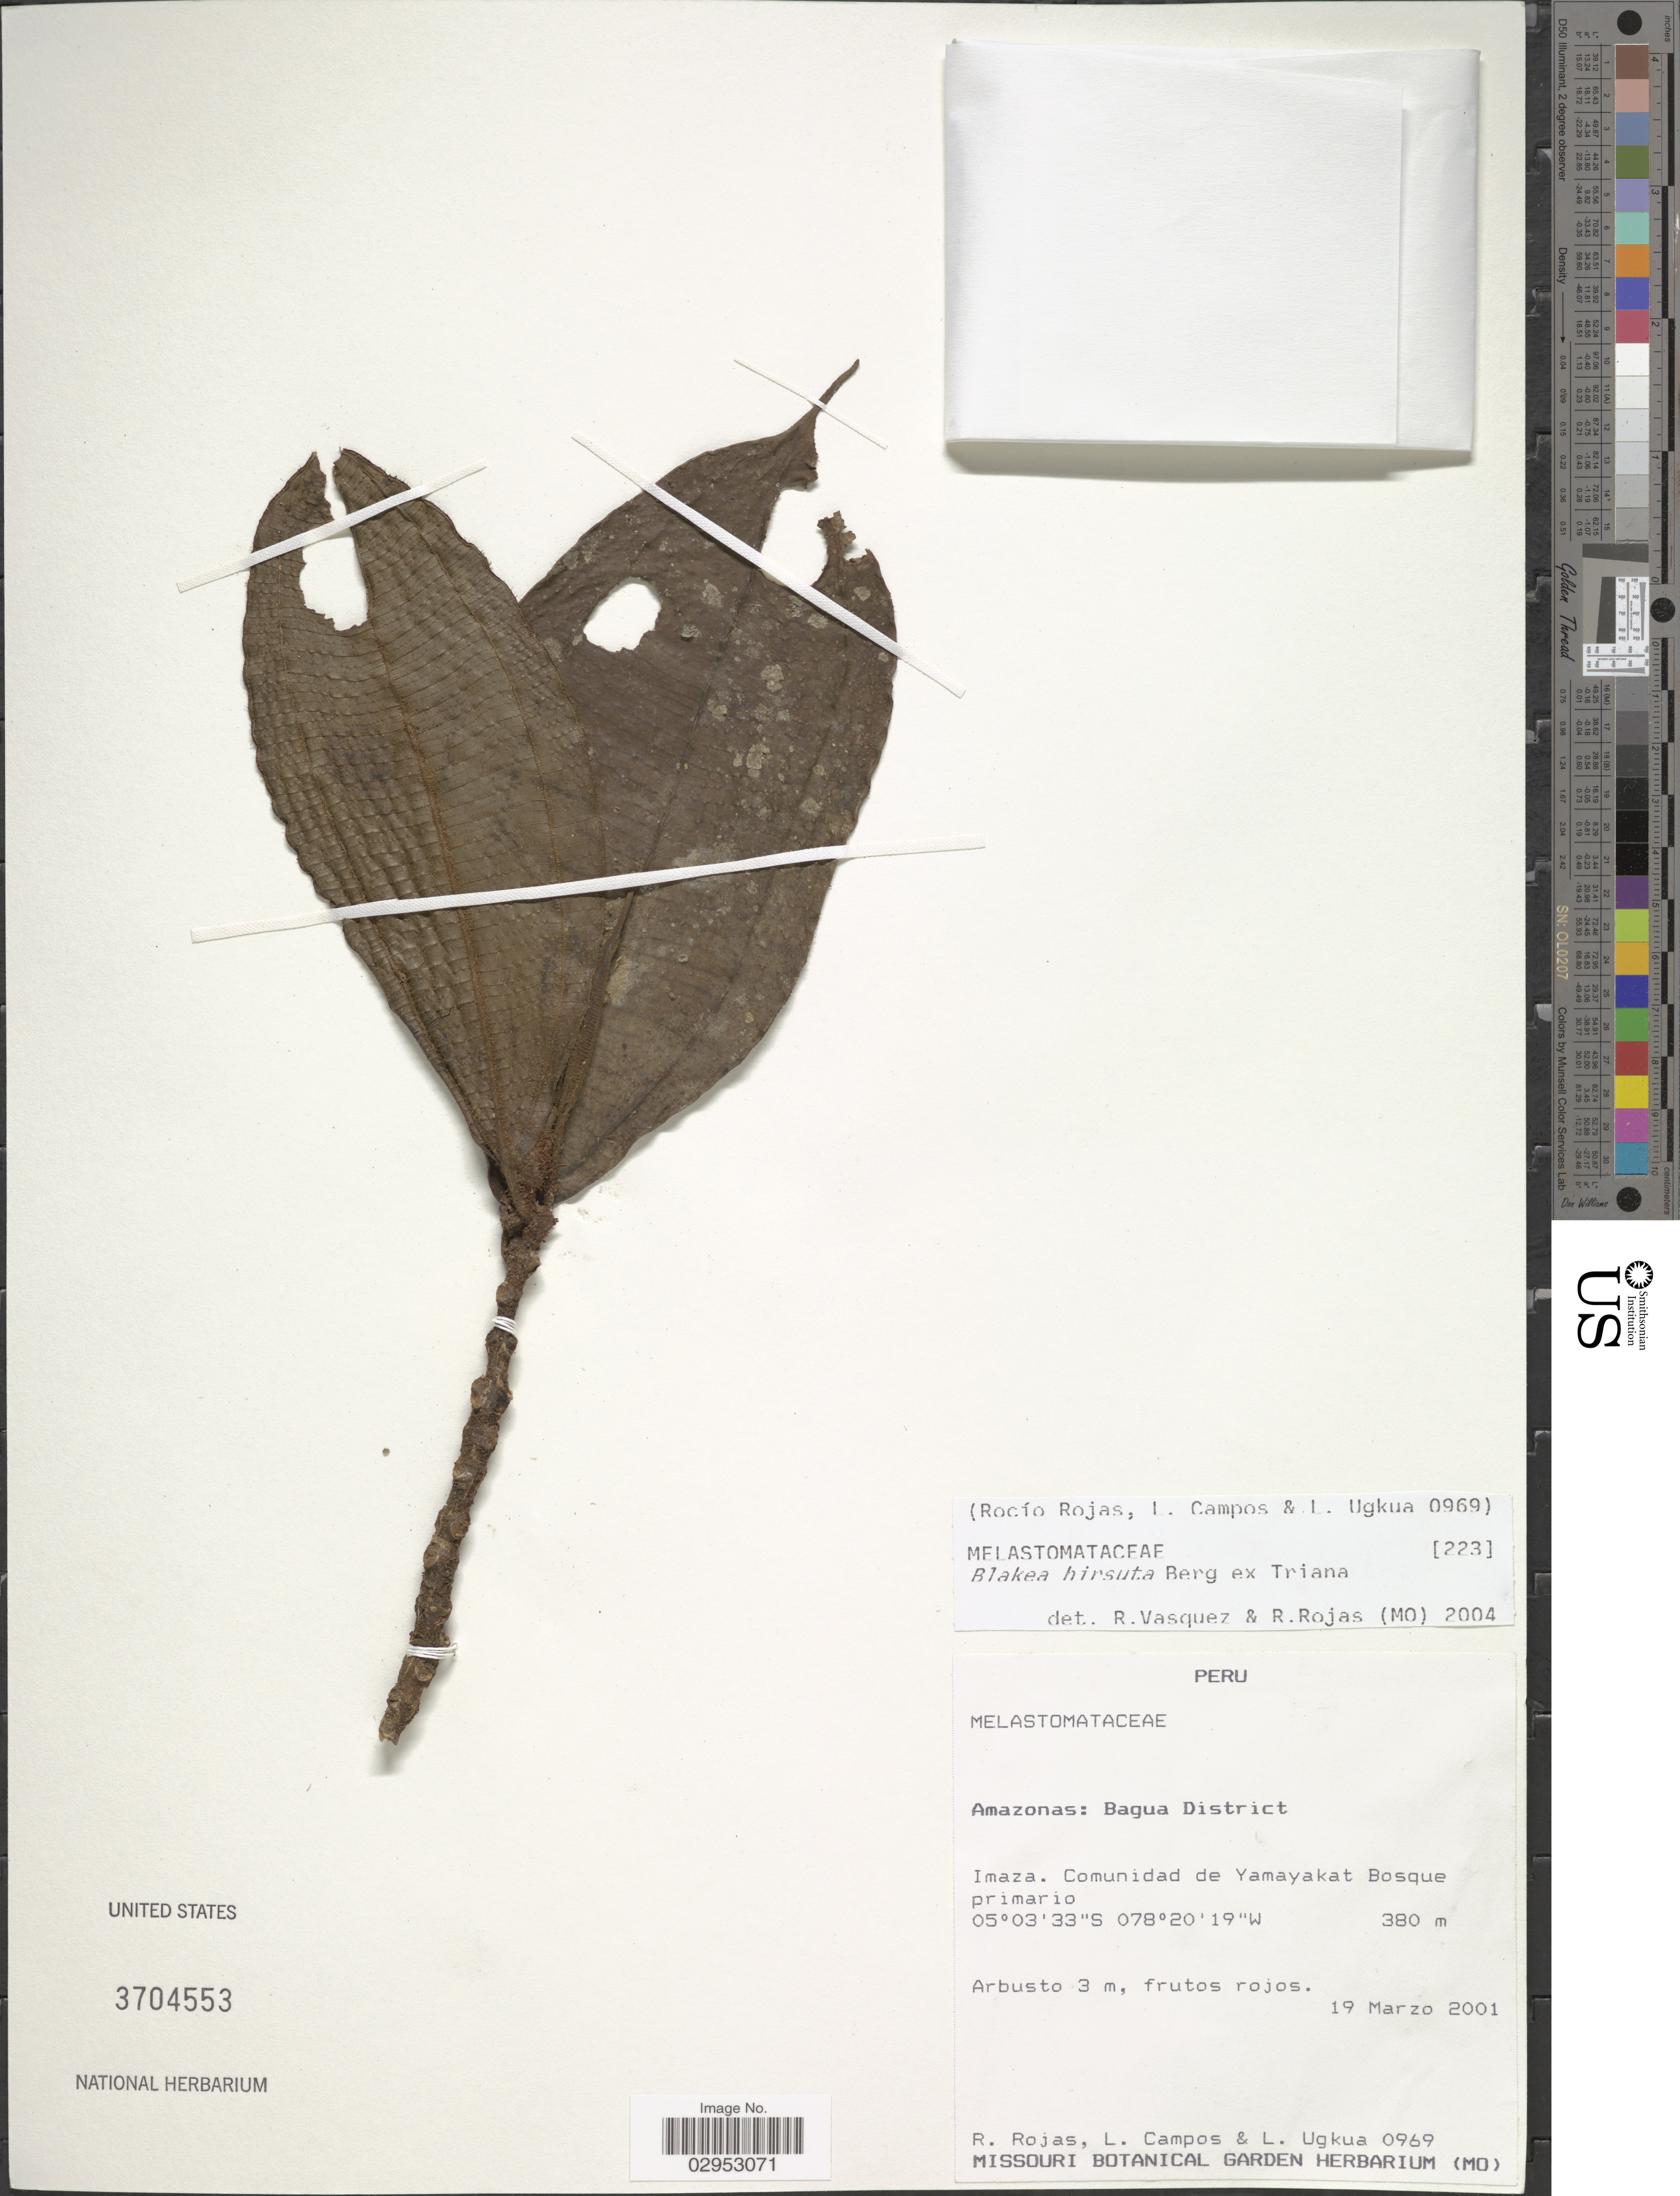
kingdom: Plantae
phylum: Tracheophyta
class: Magnoliopsida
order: Myrtales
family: Melastomataceae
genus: Blakea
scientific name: Blakea hirsuta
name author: O. Berg ex Triana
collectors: R. Rojas, L. Campos & L. Ugkua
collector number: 0969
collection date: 2001-03-19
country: Peru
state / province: Amazonas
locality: Bagua District. Imaza. Comunidad de Yamayakat Bosque primario.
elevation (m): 380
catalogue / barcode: US 3704553